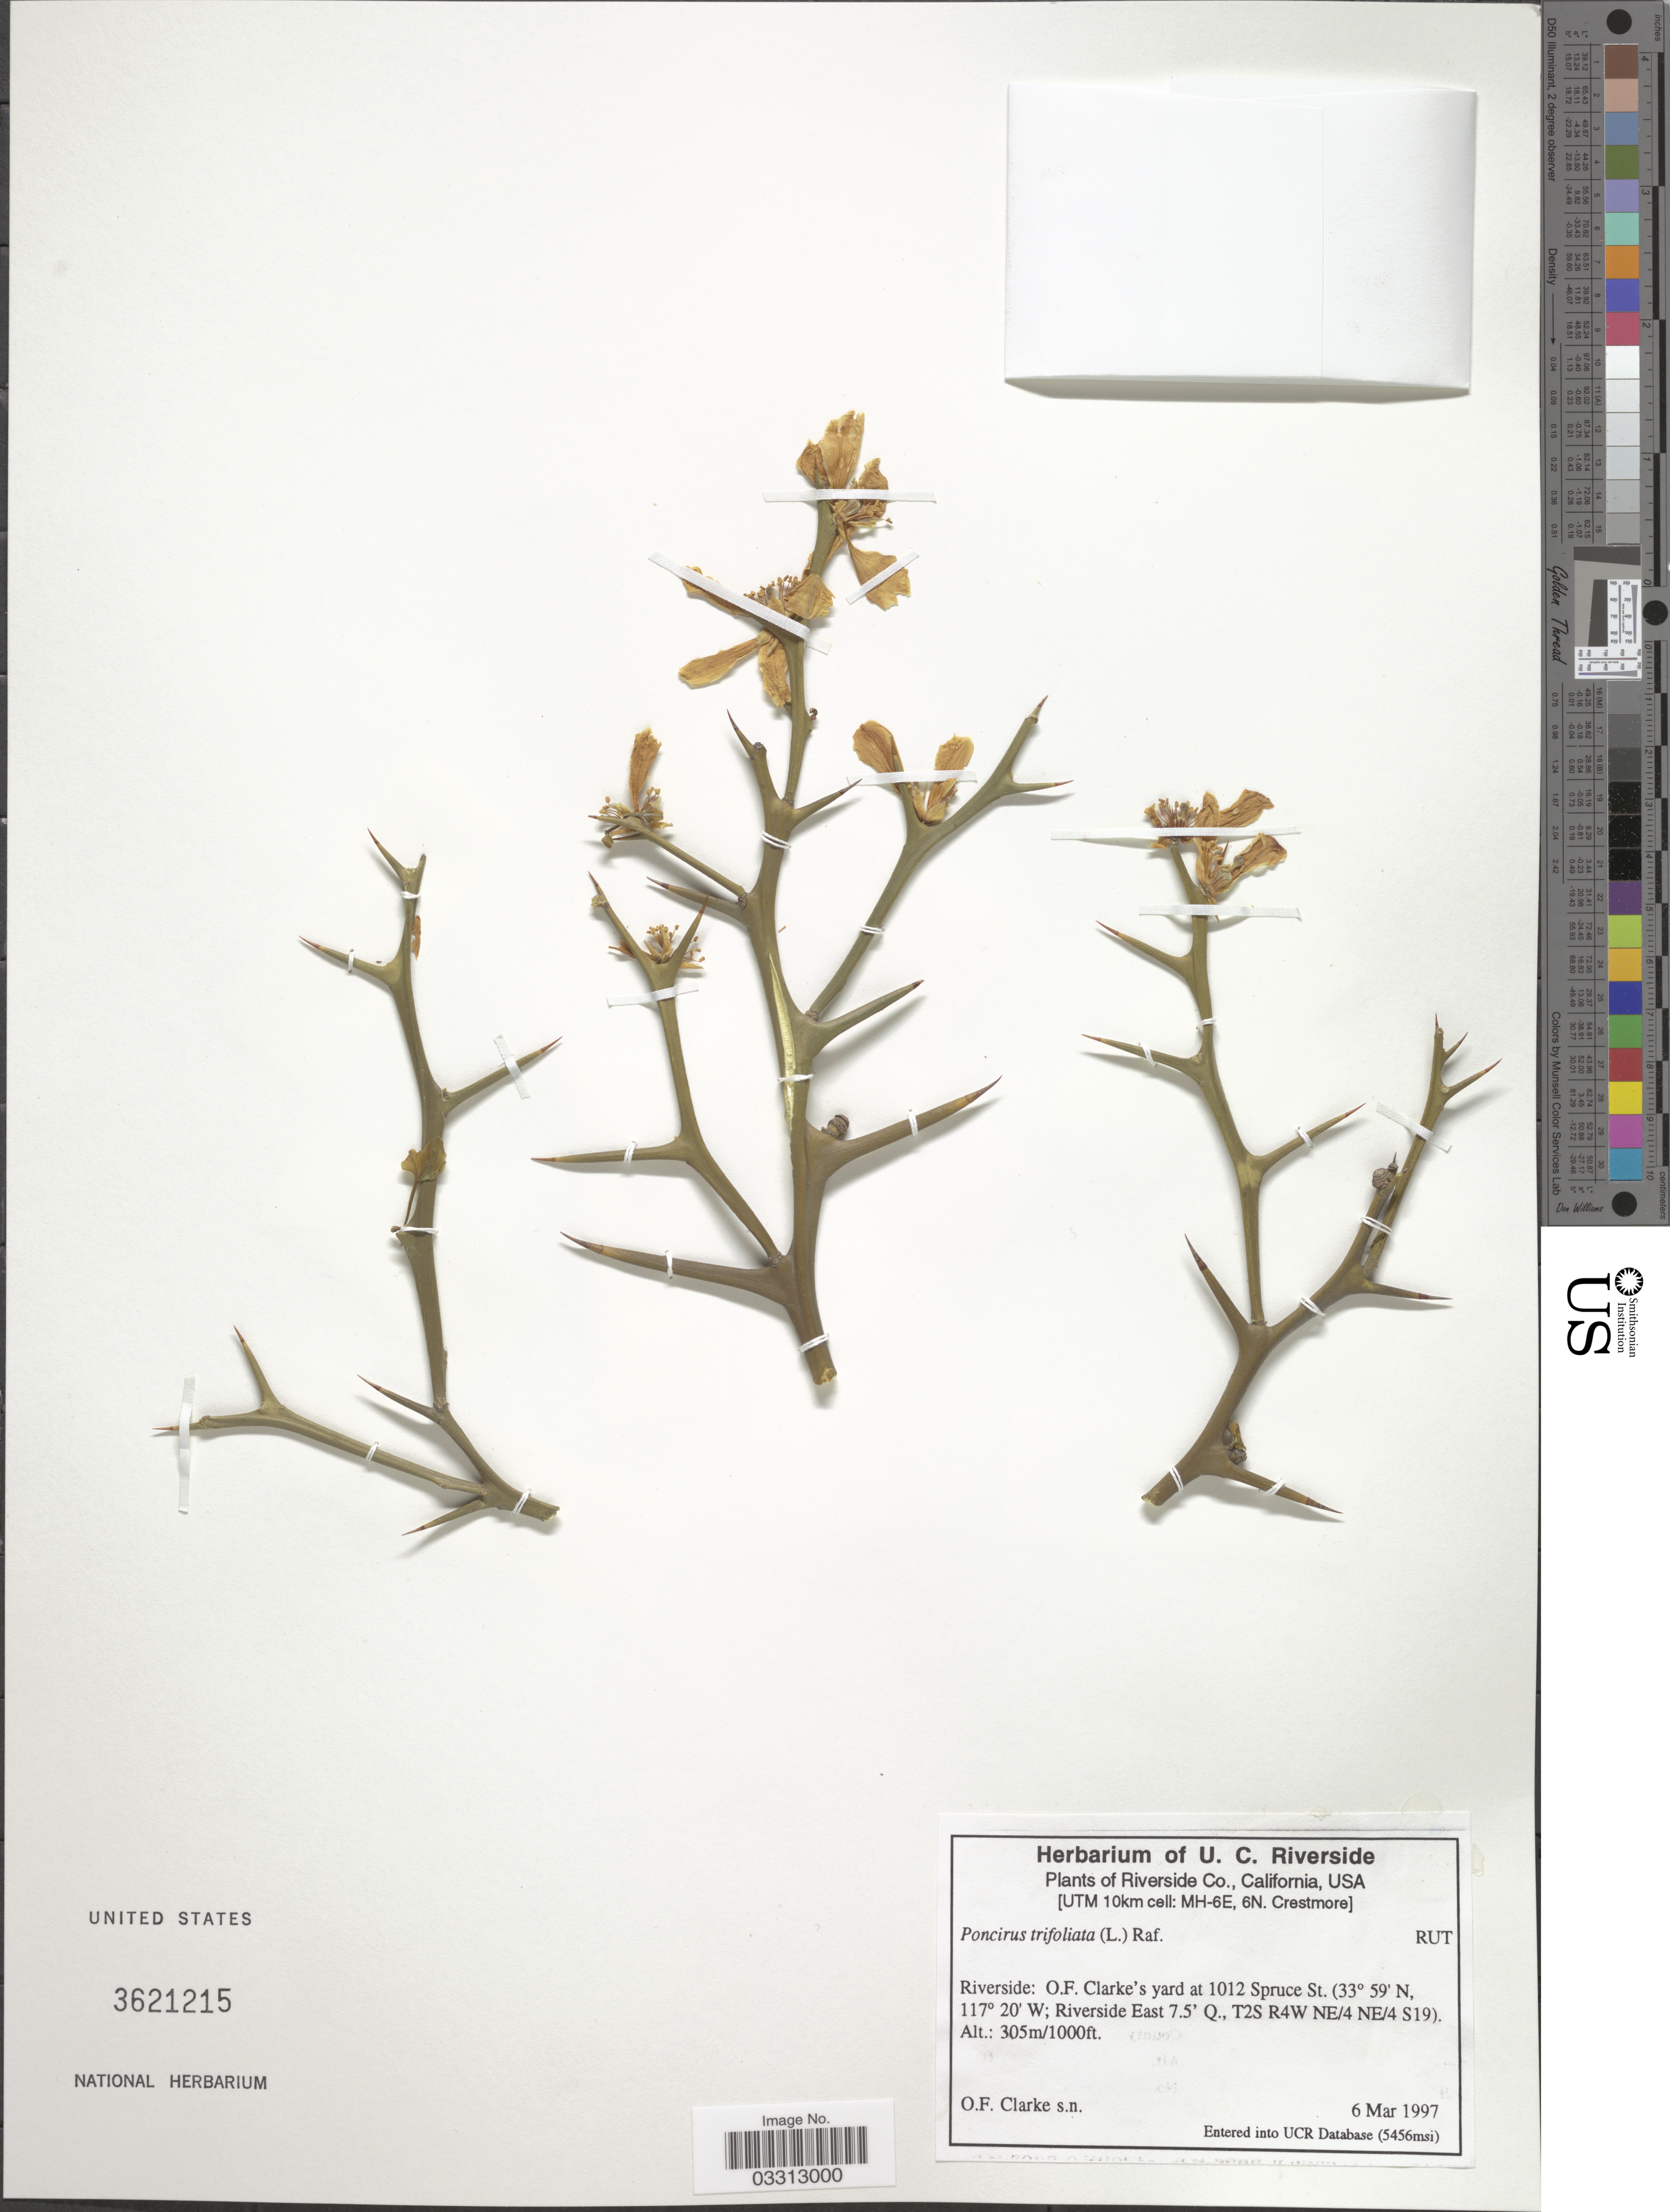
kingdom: Plantae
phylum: Tracheophyta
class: Magnoliopsida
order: Sapindales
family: Rutaceae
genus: Citrus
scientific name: Citrus trifoliata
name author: L.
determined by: Strong, Mark T., (BOT), Smithsonian Institution - National Museum of Natural History (UNITED STATES)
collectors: O. F. Clarke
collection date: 1997-03-06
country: United States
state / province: California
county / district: Riverside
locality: Riverside Co., USA. [UTM 10km cell: MH-6E, 6N. Crestmore]. Riverside: O. F. Clarke's yard at 1012 Spruce St. Riverside East 7.5' Q. T2S R4W NE/4 NE/4 S19.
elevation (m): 305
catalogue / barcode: US 3621215